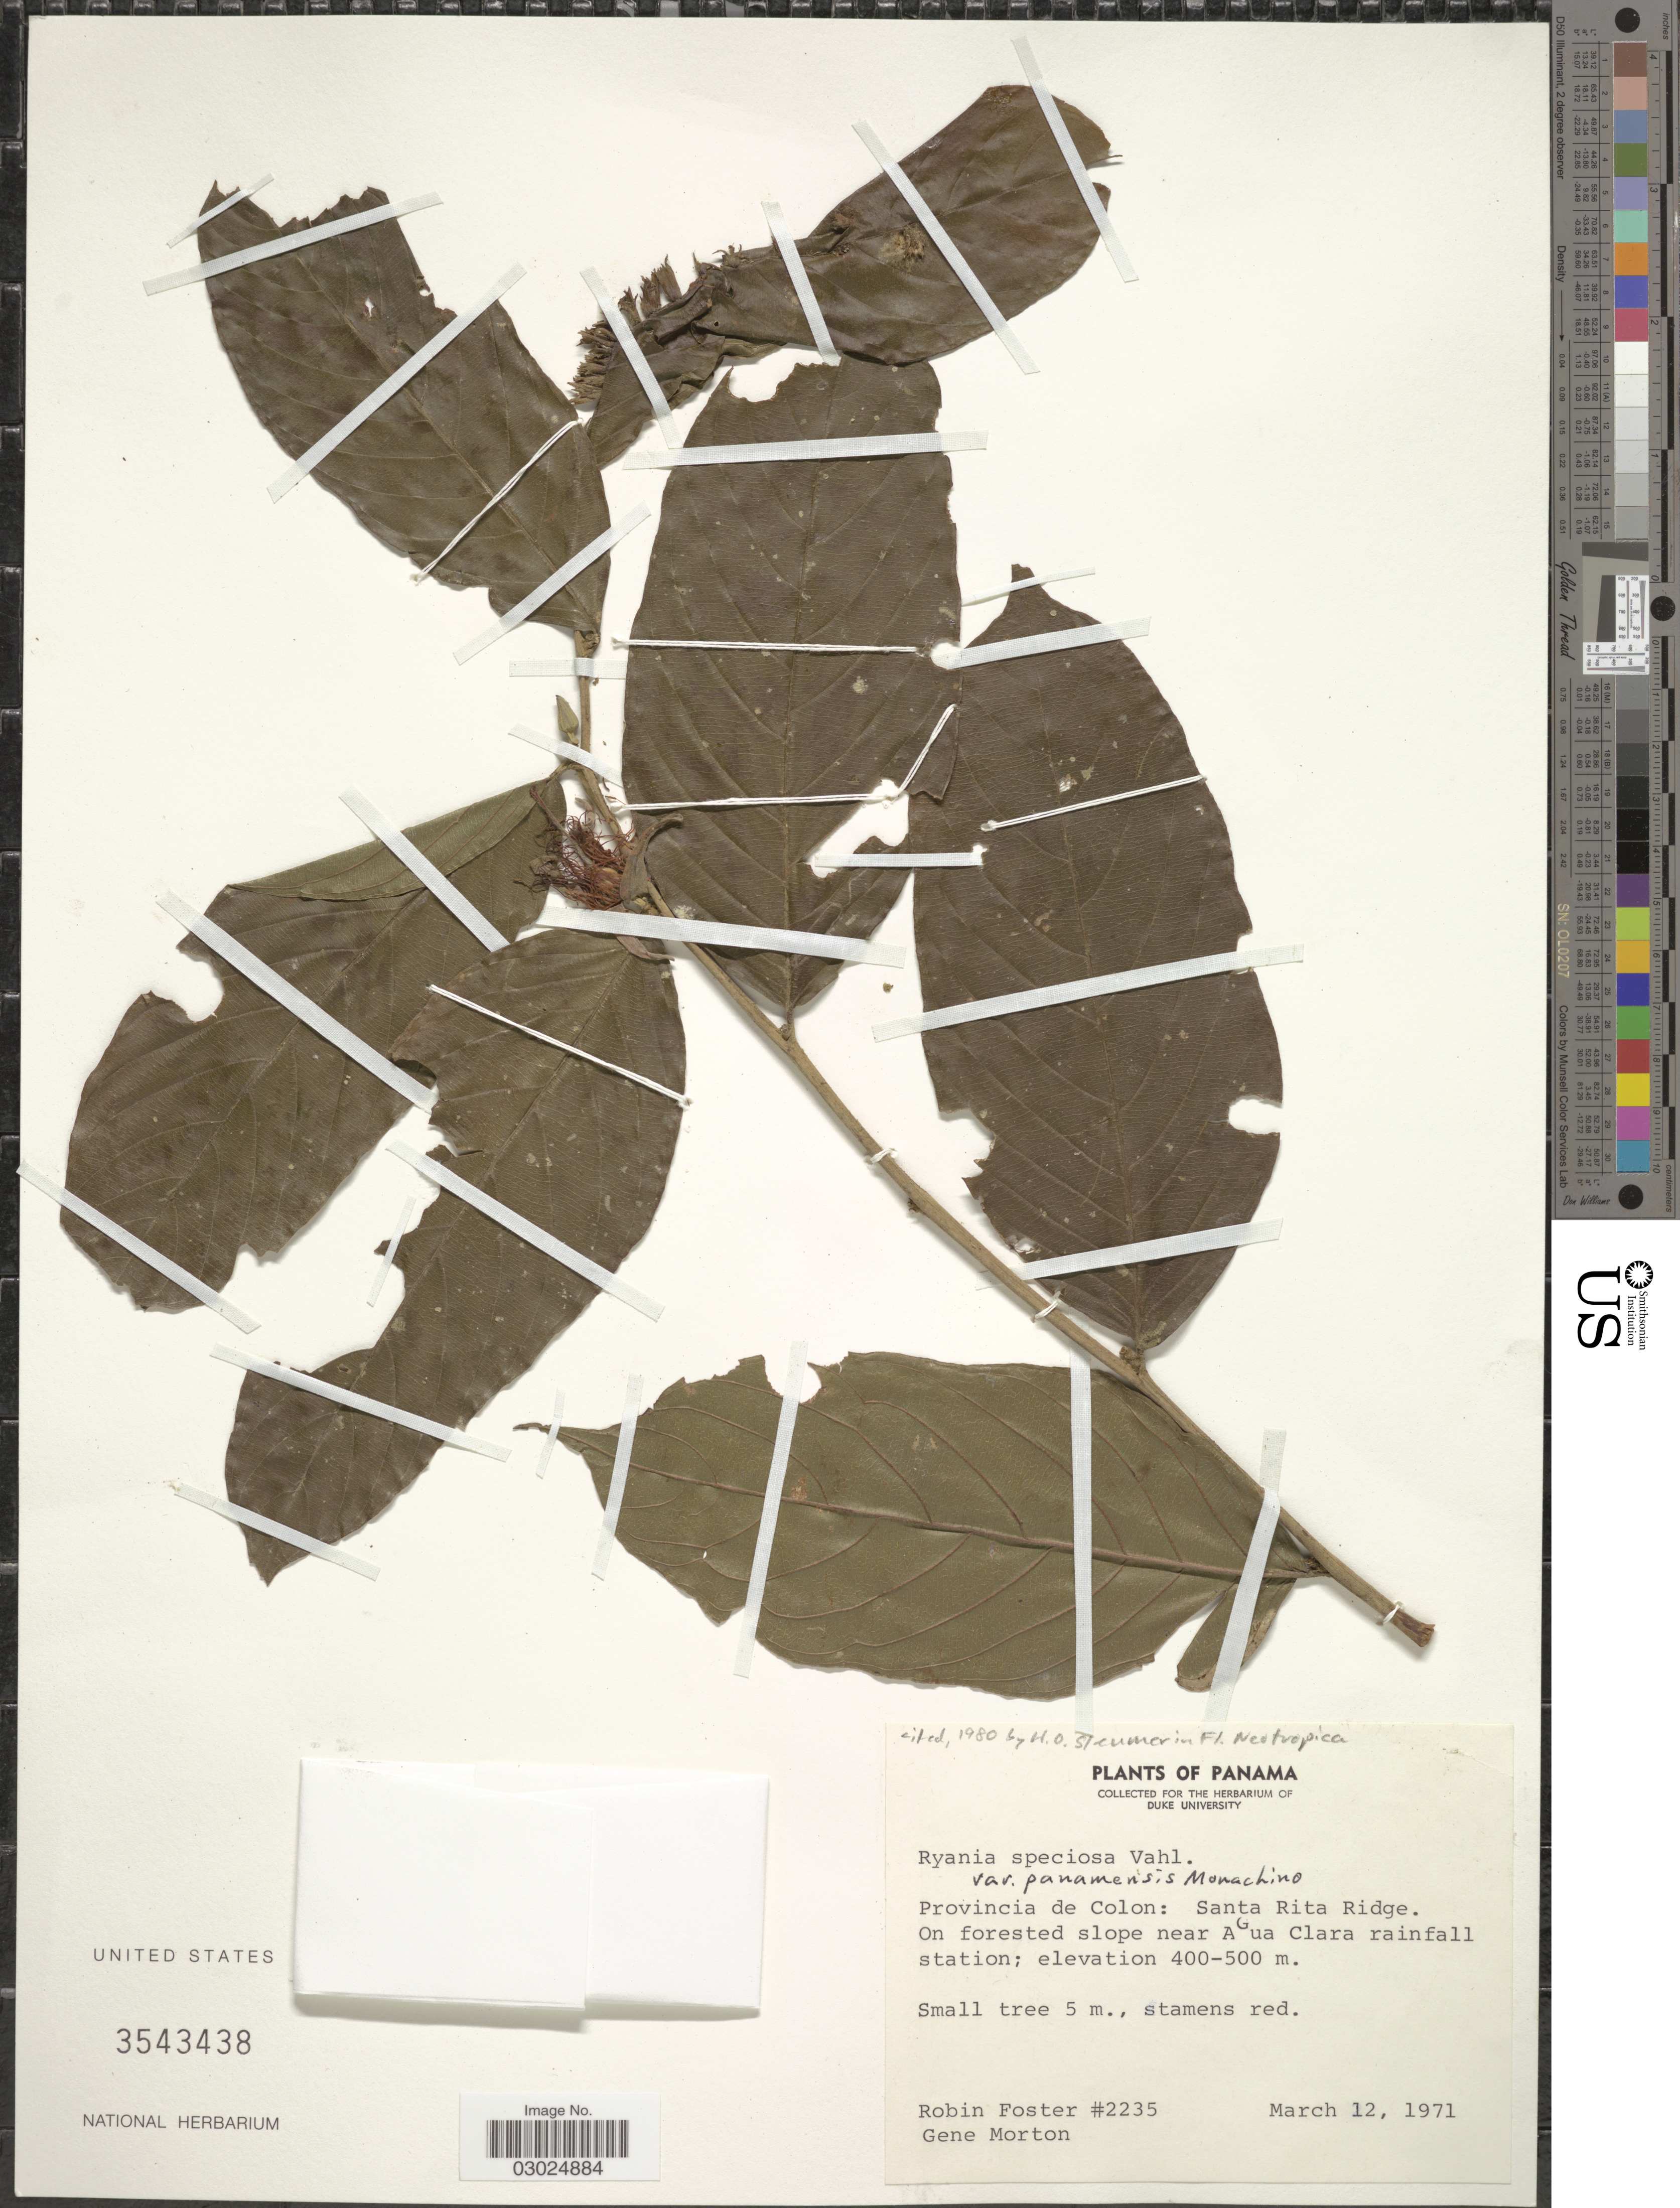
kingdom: Plantae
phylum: Tracheophyta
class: Magnoliopsida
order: Malpighiales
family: Salicaceae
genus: Ryania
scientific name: Ryania speciosa var. panamensis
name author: Monach.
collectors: R. B. Foster & G. Morton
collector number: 2235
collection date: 1971-03-12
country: Panama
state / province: Colón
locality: Provincia de Colon: Santa Rita Ridge. On forested slope near Agua Clara rainfall station.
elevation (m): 400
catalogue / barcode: US 3543438